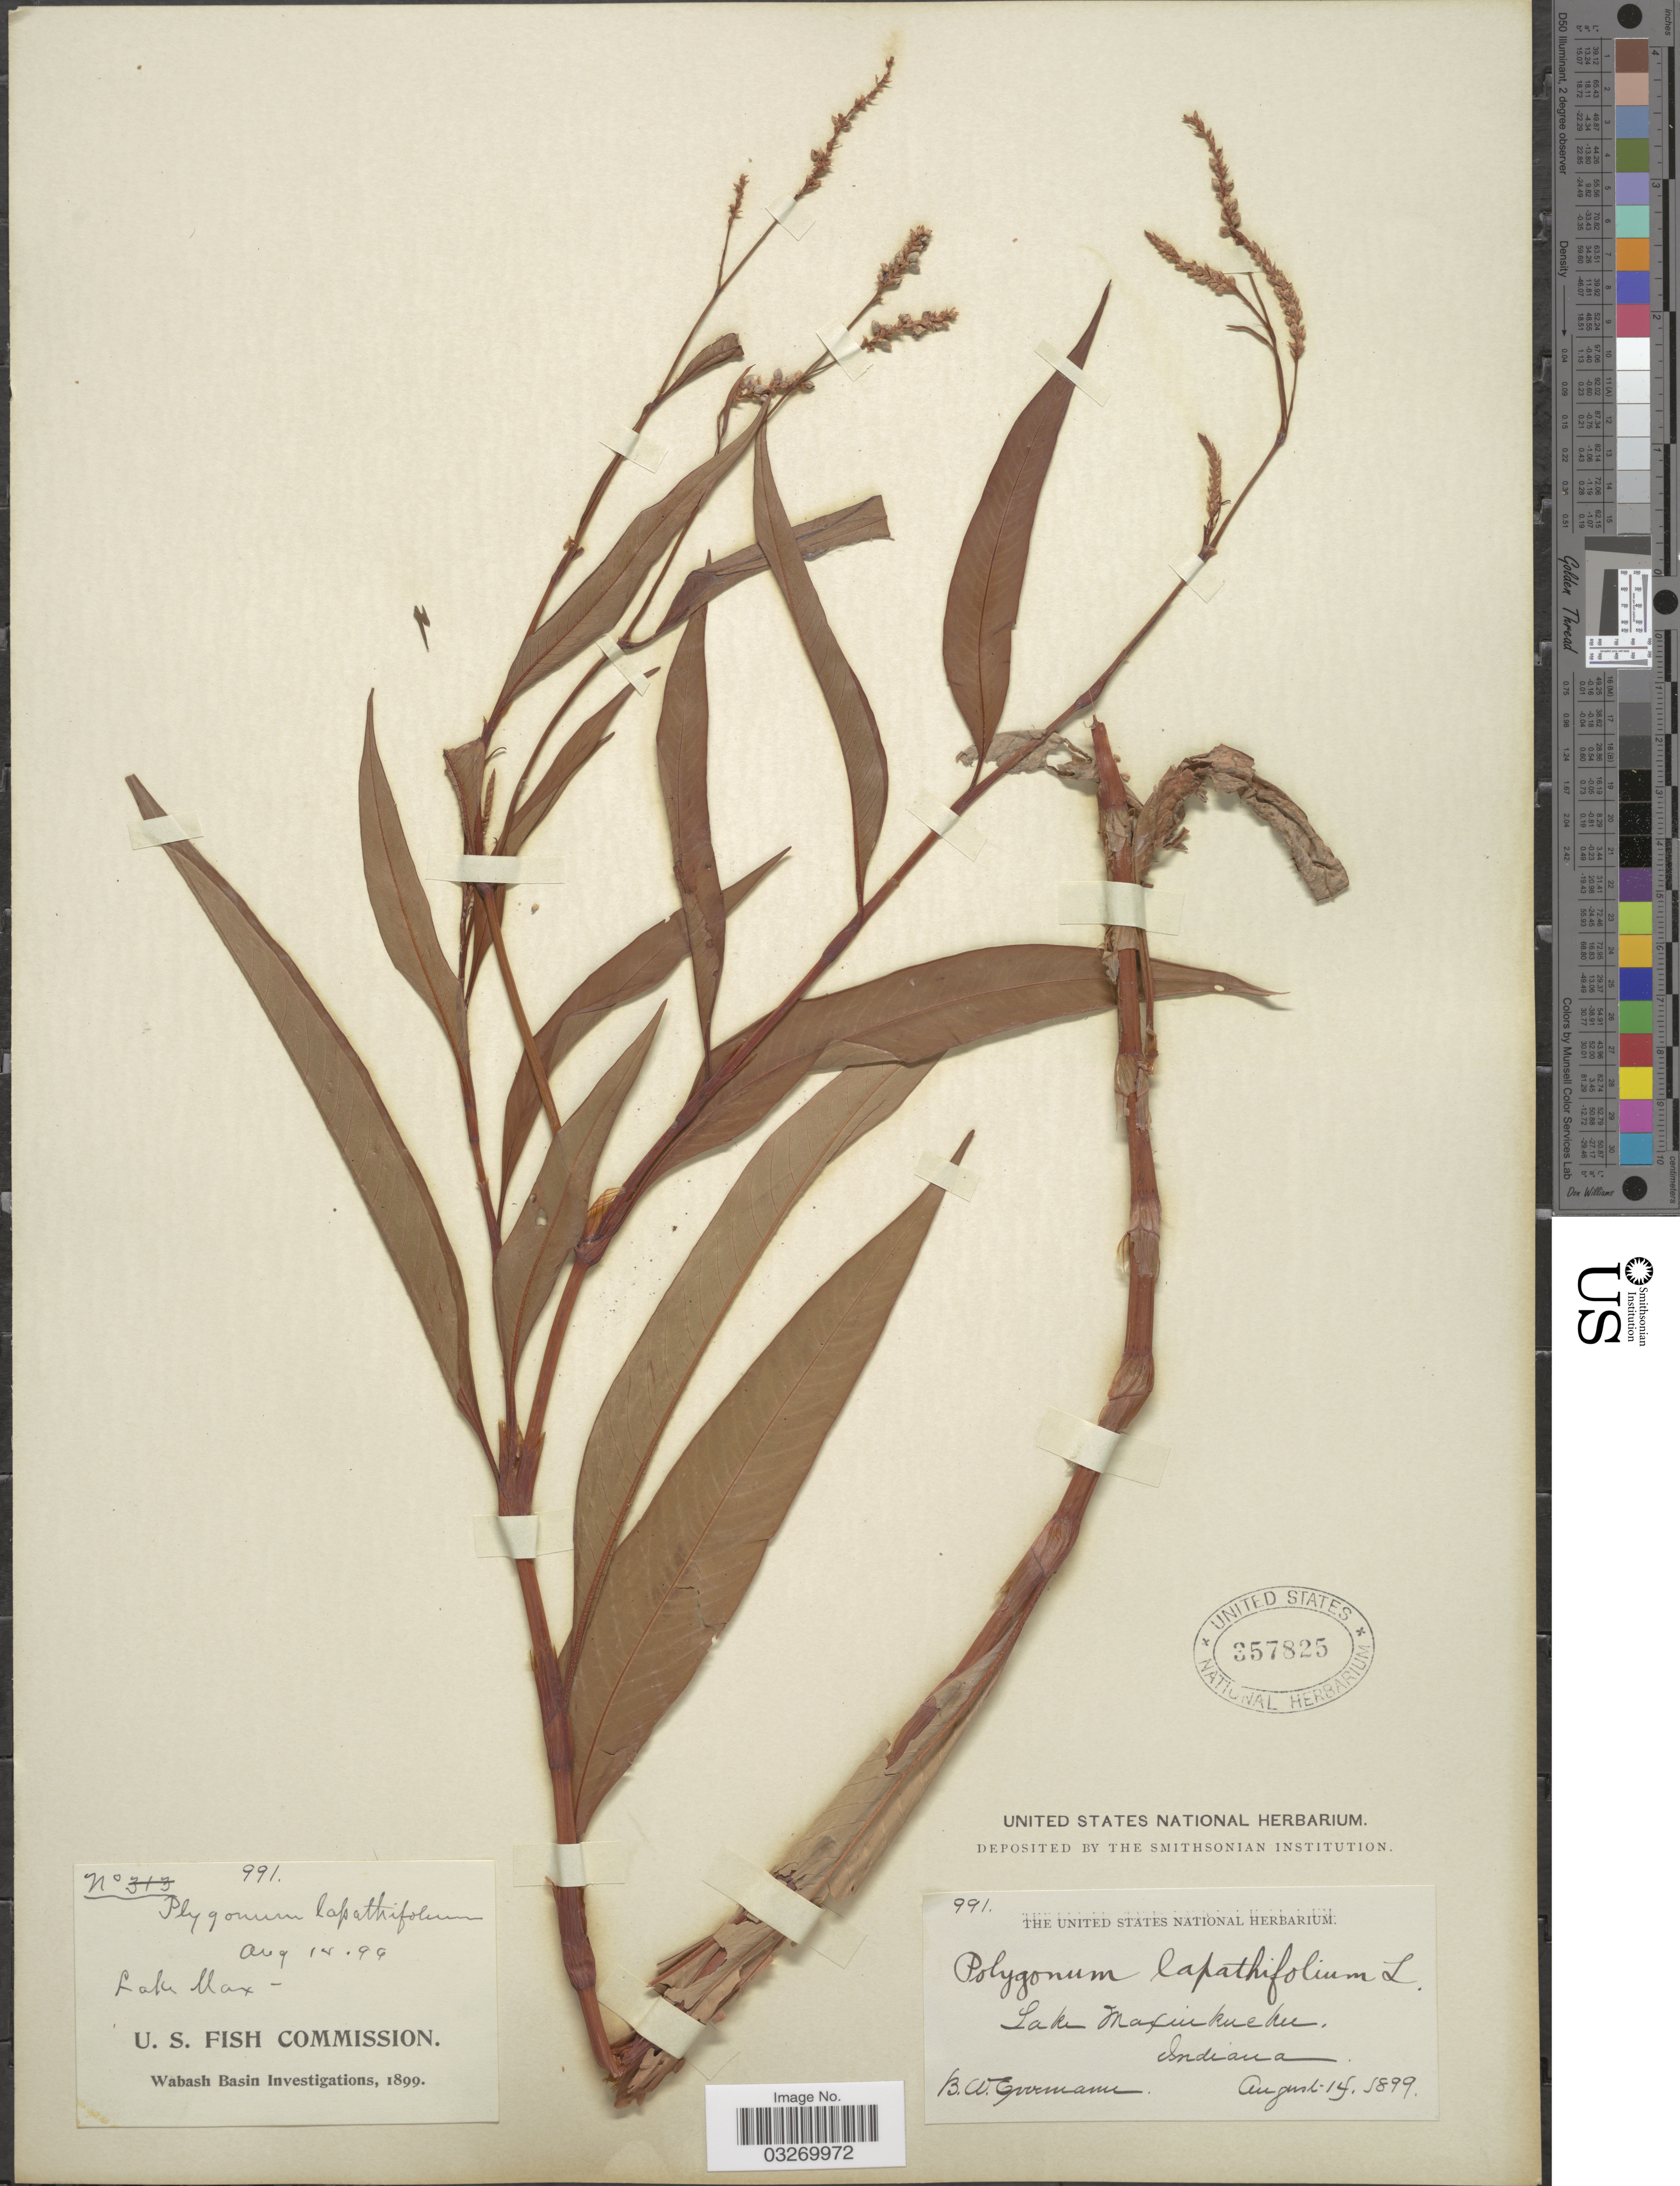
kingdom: Plantae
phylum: Tracheophyta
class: Magnoliopsida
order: Caryophyllales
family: Polygonaceae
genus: Persicaria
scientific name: Persicaria lapathifolia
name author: (L.) Delarbre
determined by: Atha, D. E.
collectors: B. W. Evermann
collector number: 991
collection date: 1899-08-14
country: United States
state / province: Indiana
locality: Lake Maxinkuckee.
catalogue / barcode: US 357825